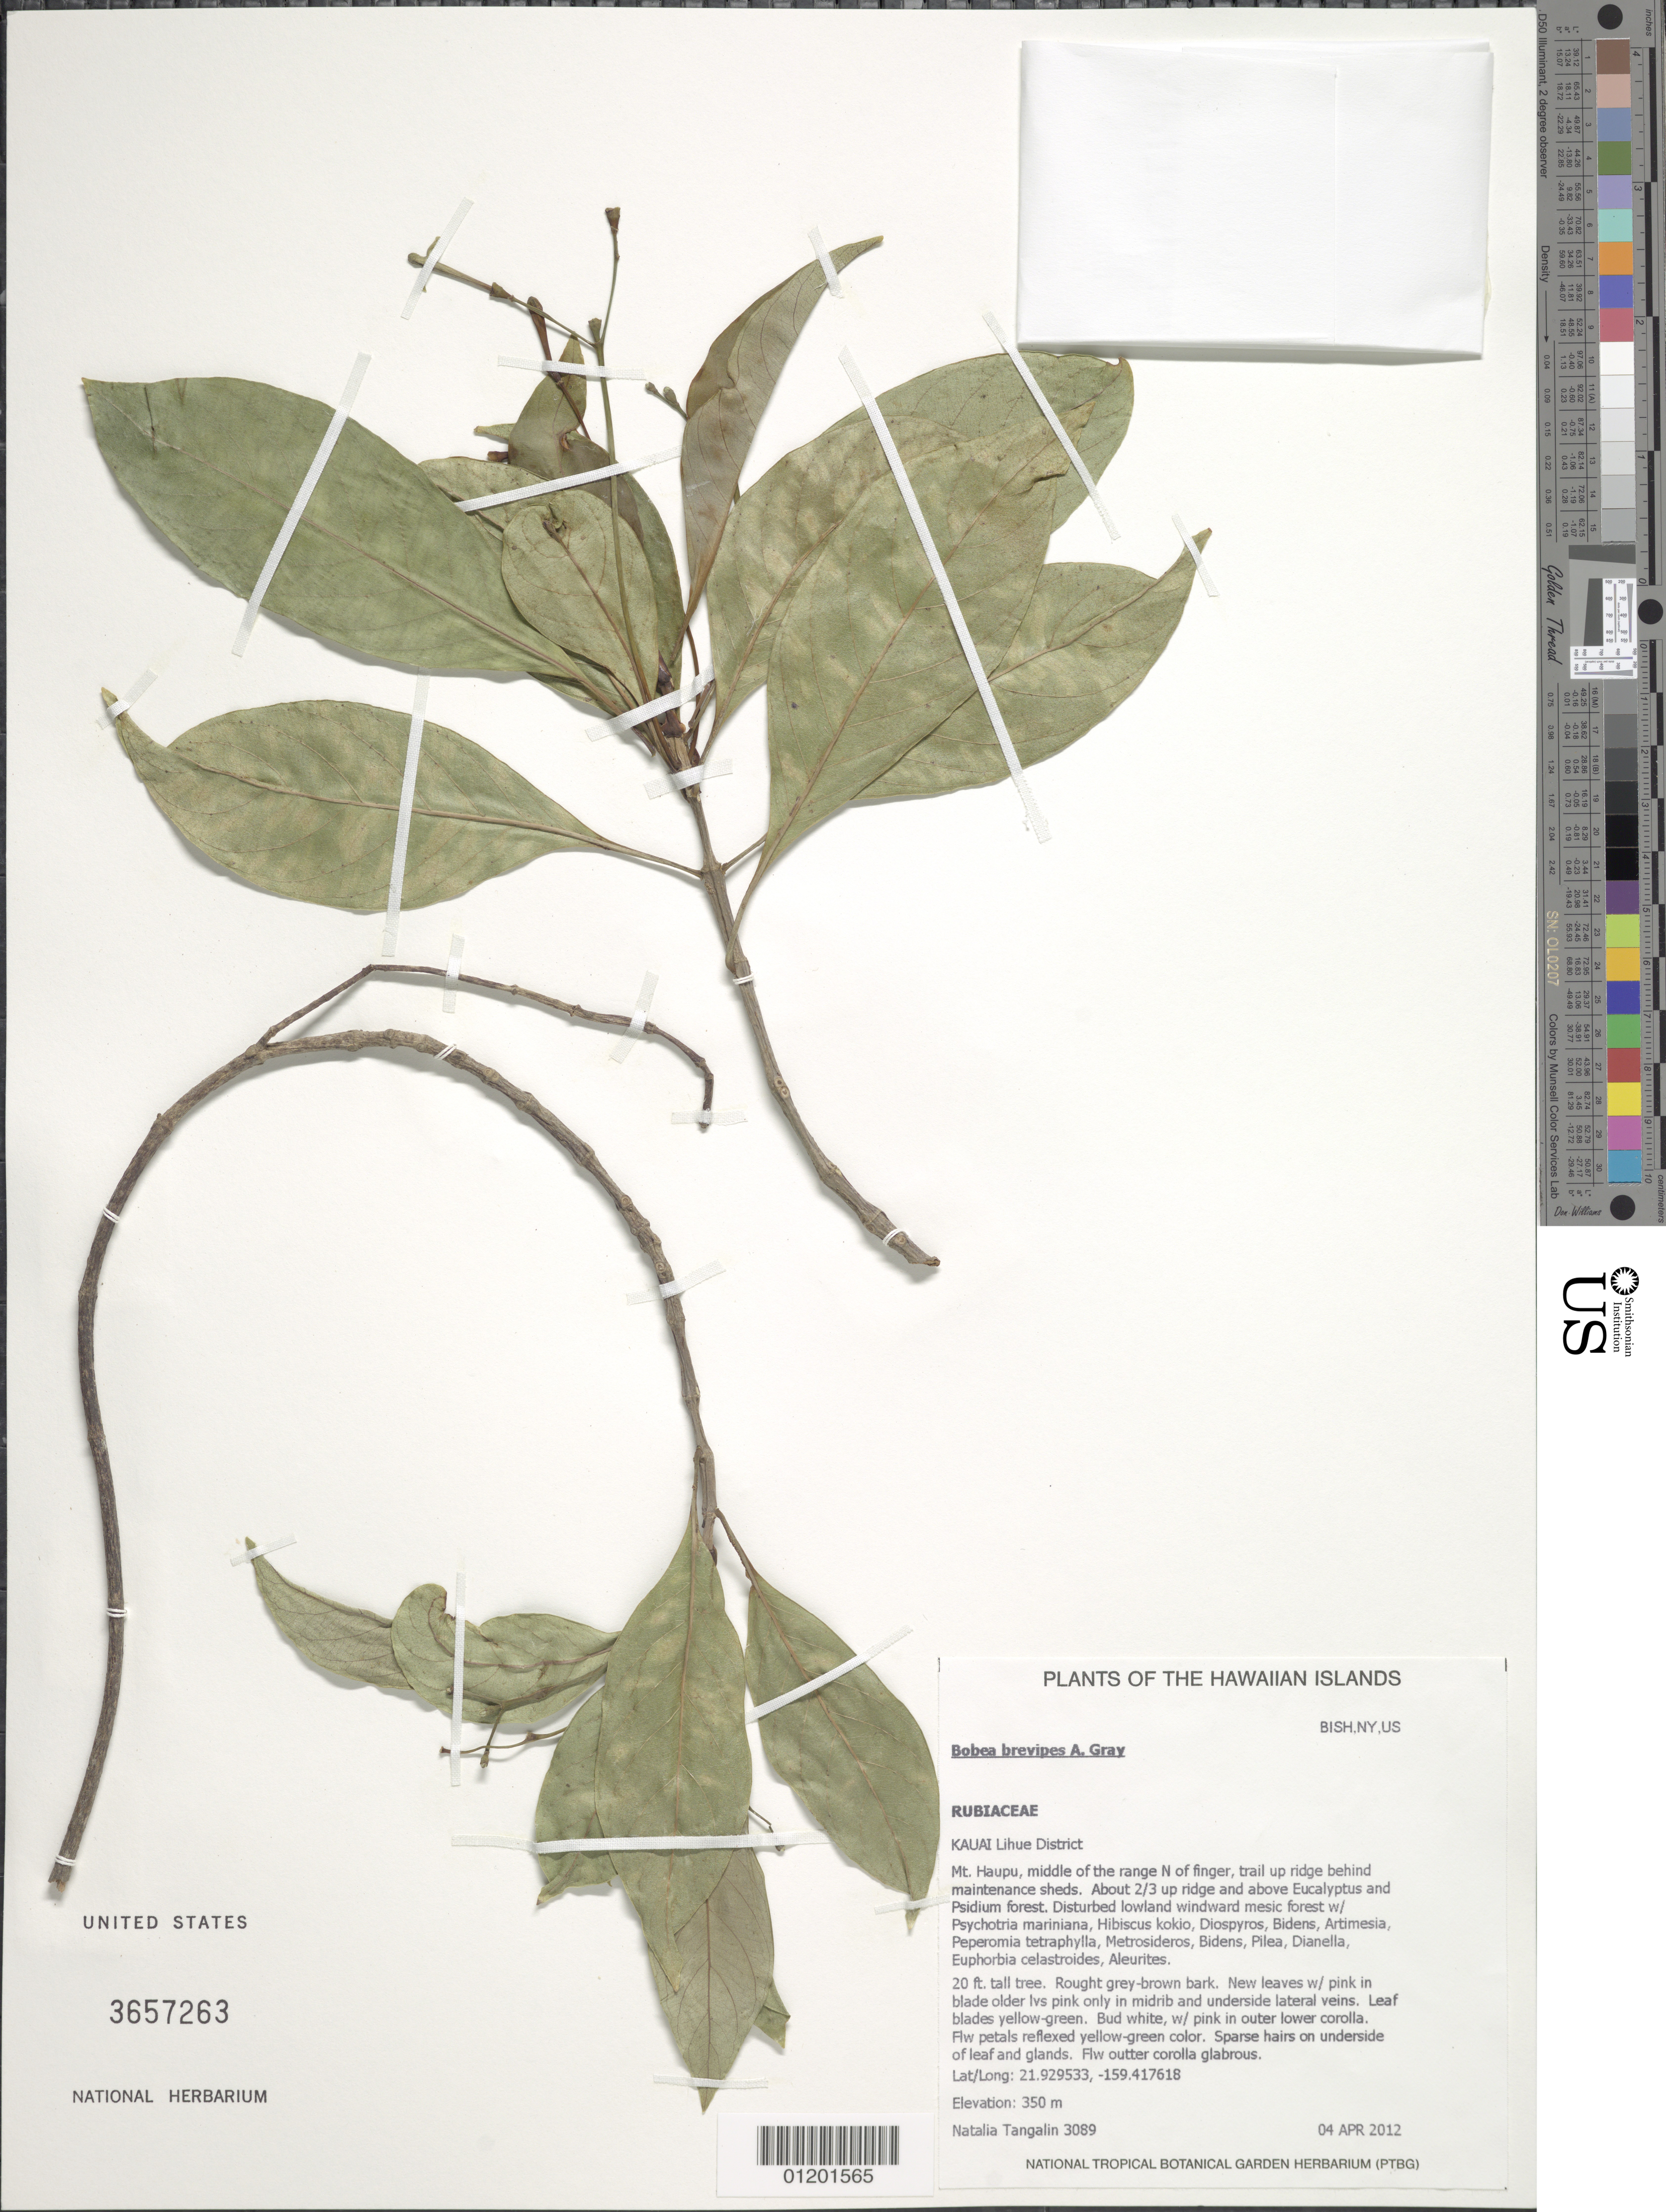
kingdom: Plantae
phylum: Tracheophyta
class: Magnoliopsida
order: Gentianales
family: Rubiaceae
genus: Bobea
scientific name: Bobea brevipes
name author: A. Gray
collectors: N. Tangalin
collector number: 3089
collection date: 2012-04-04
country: United States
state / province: Hawaii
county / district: Kauai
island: Kaua'i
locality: Lihue District, Mt. Haupu, middle of the range N of finger, trail up behind maintenance sheds, about 2/3 up ridge.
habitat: Disturbed lowland mesic forest.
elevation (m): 350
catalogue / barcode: US 3657263